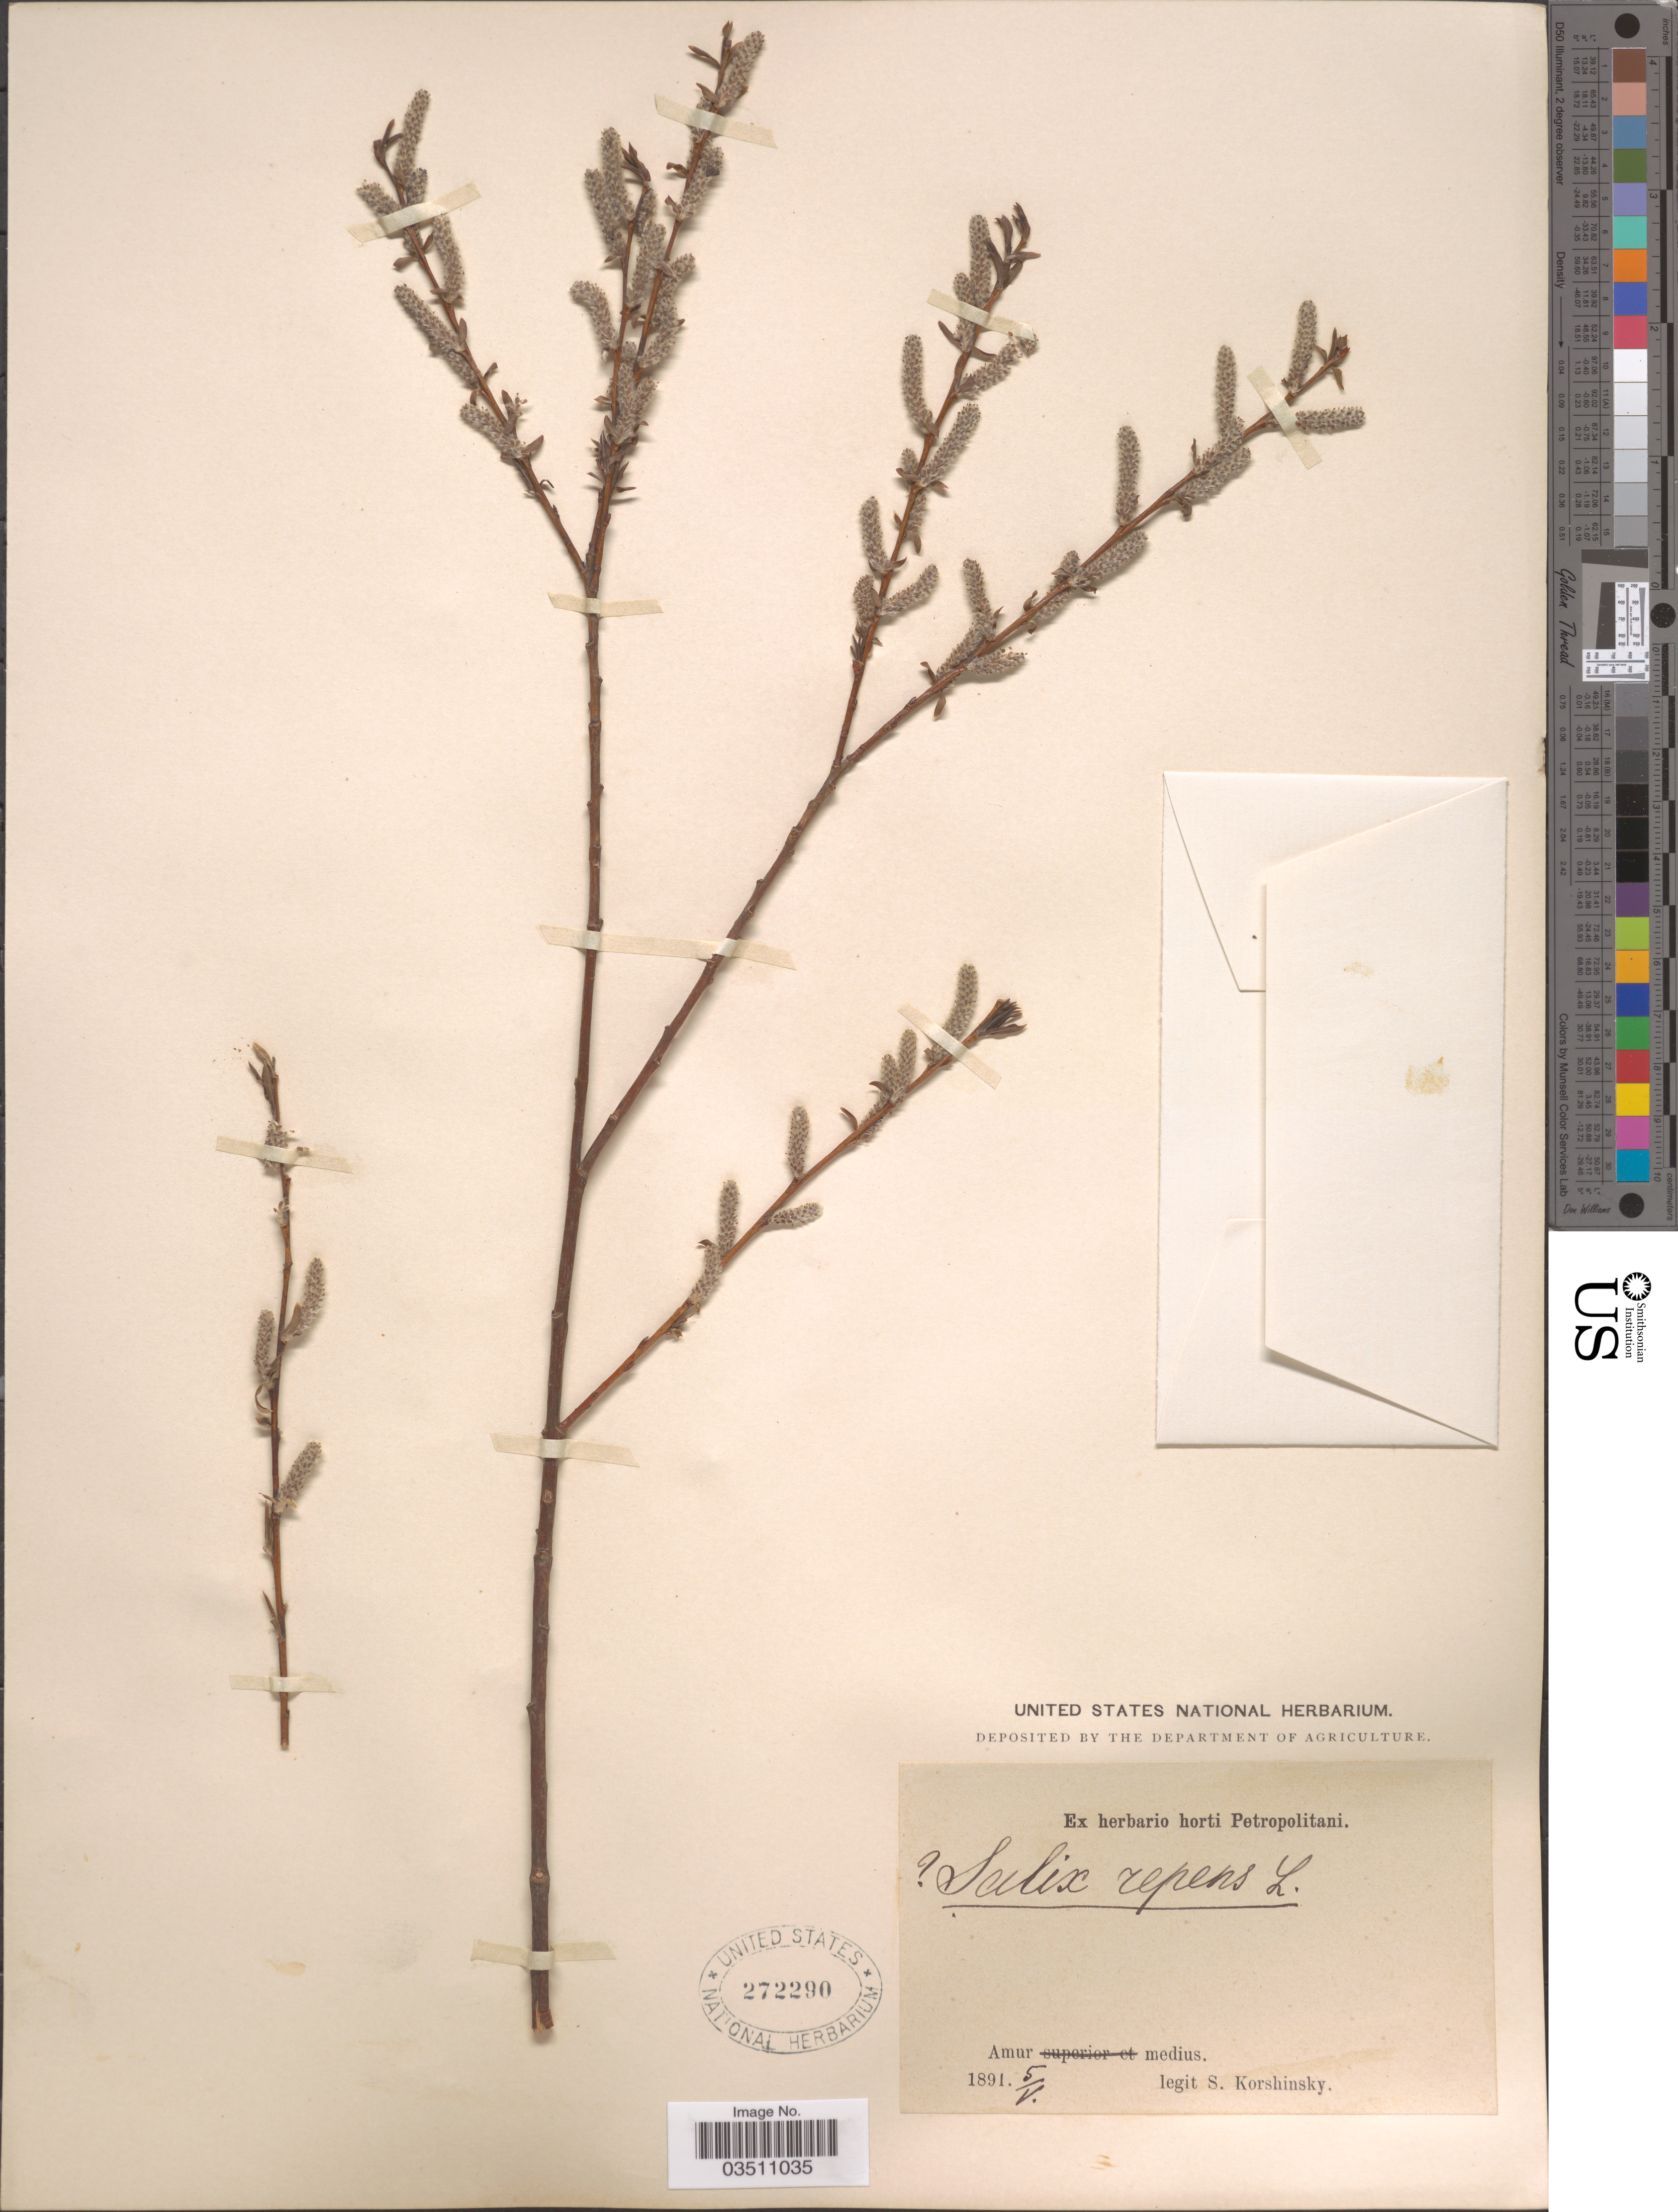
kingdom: Plantae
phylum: Tracheophyta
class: Magnoliopsida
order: Malpighiales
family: Salicaceae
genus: Salix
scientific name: Salix repens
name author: L.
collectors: S. I. Korshinsky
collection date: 1891-05-05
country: Russian Federation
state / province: Amur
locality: Amur medius.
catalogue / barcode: US 272290